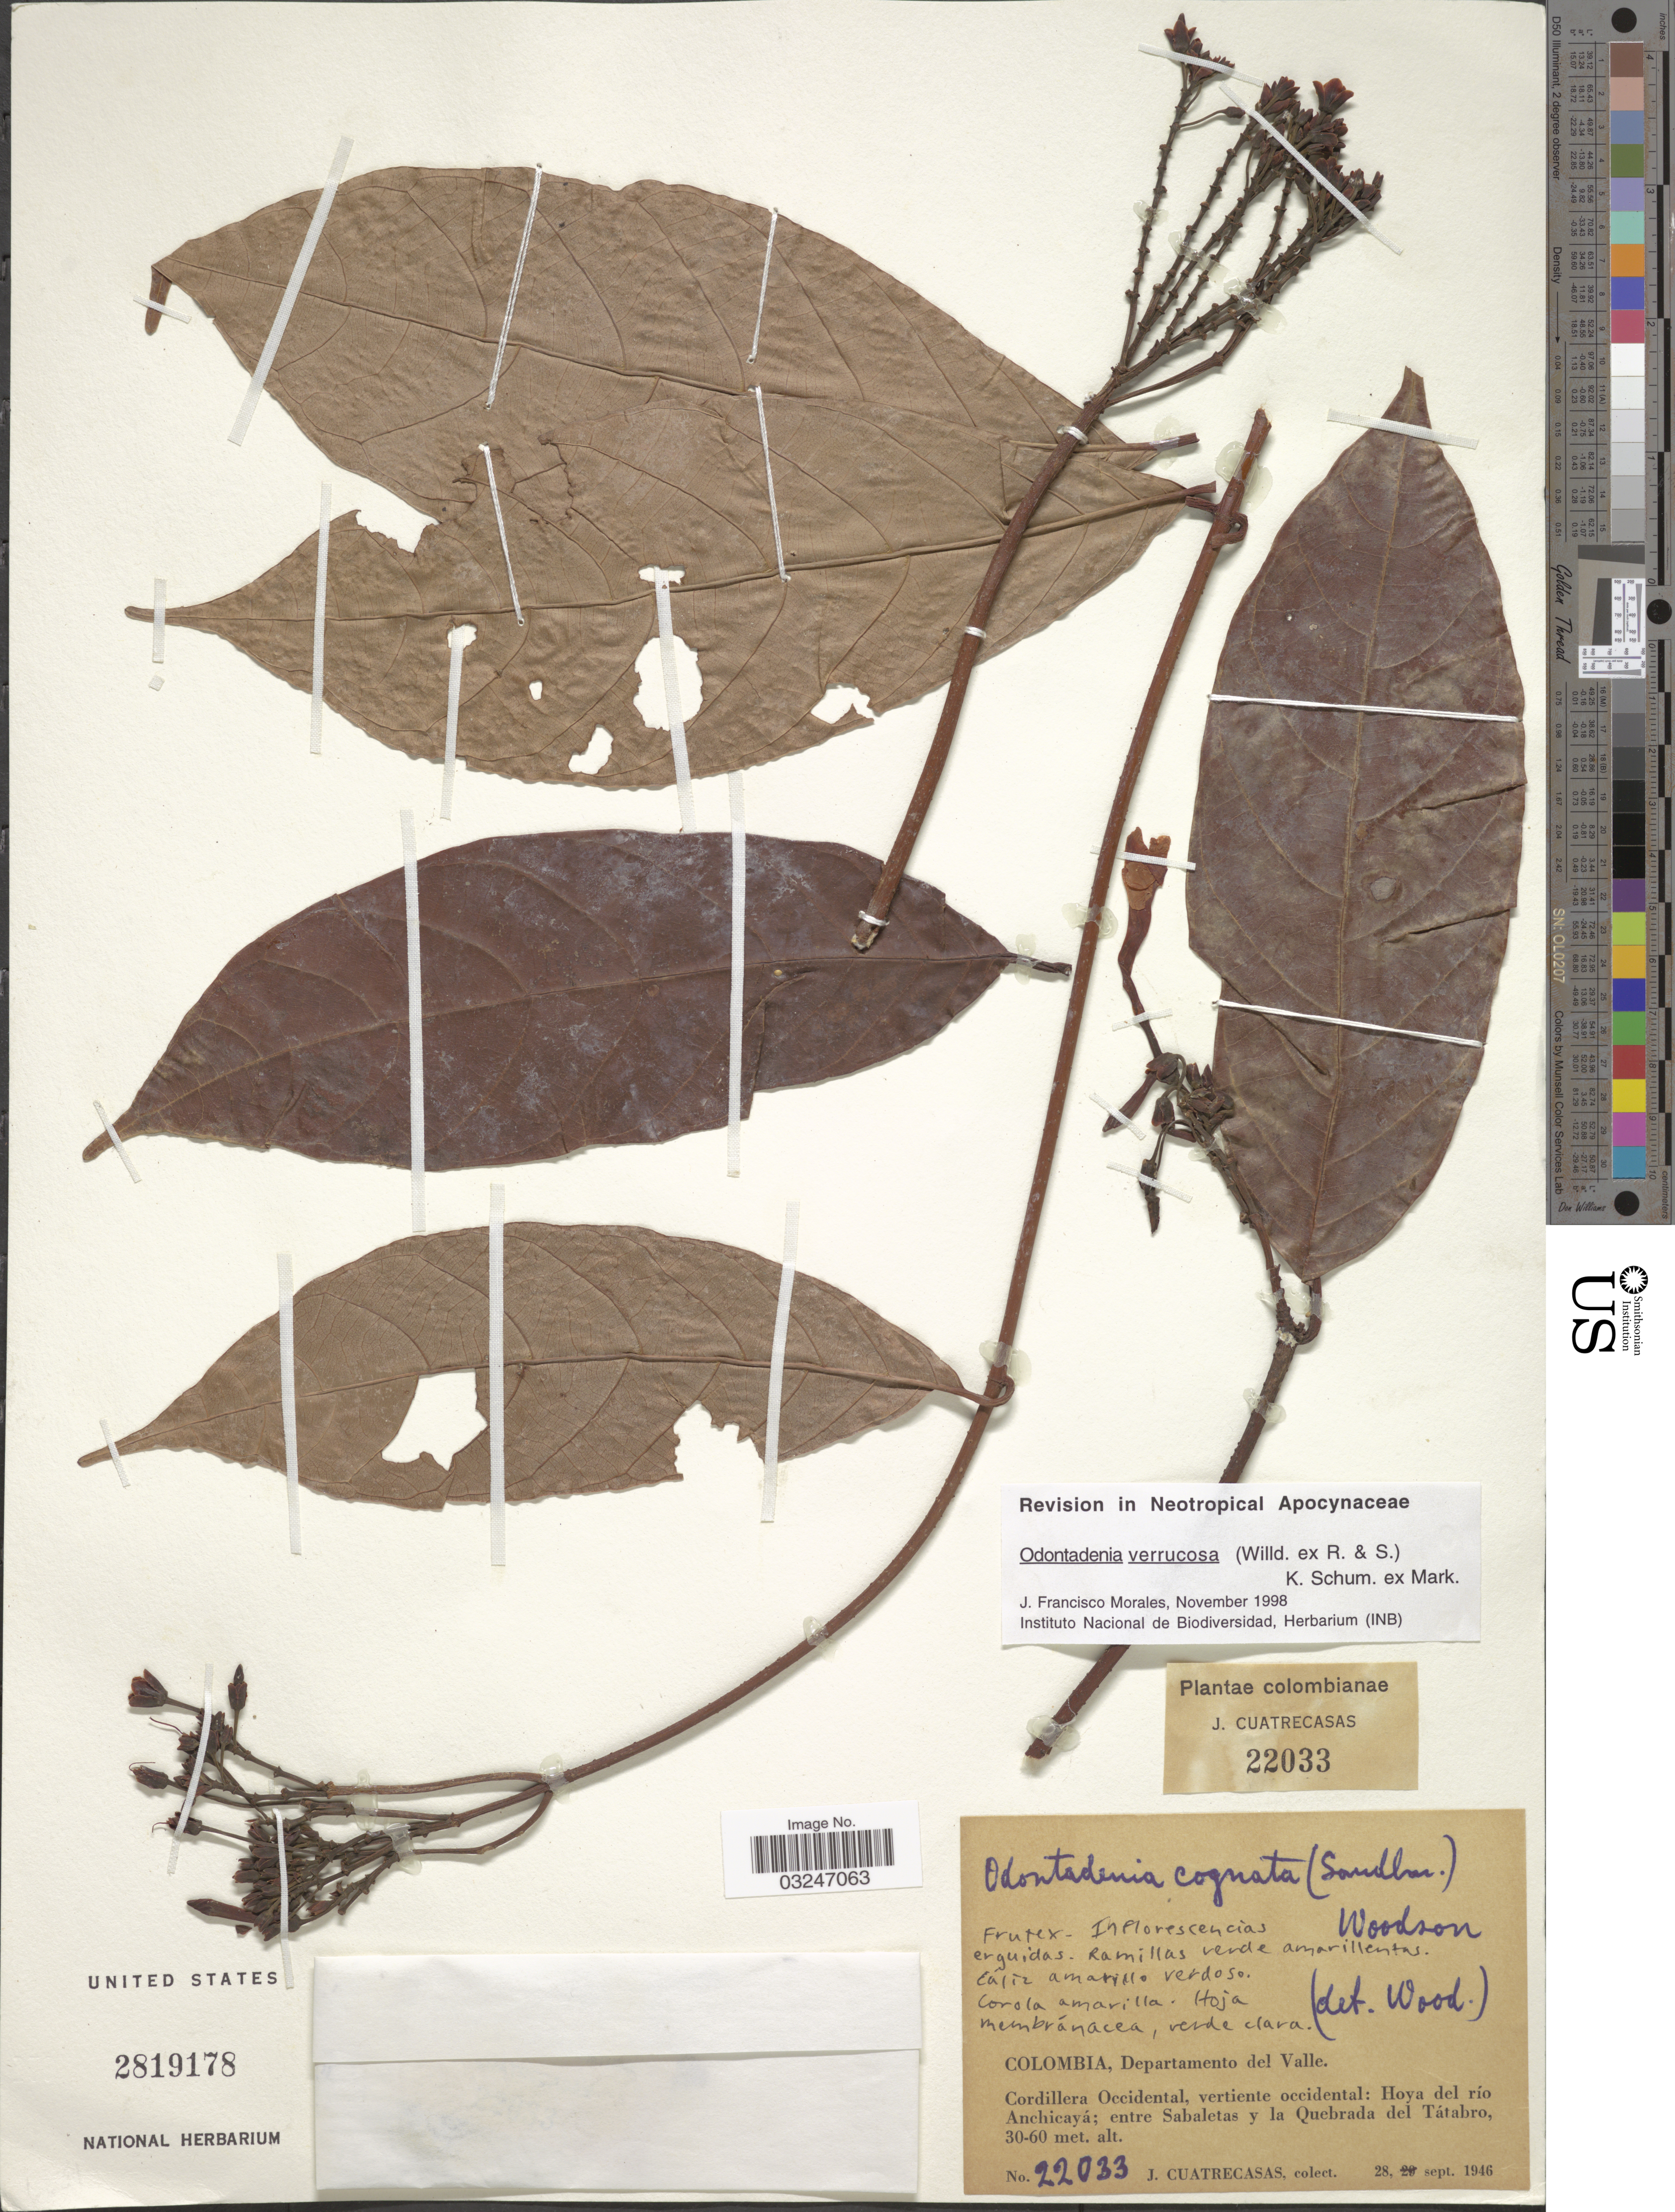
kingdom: Plantae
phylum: Tracheophyta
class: Magnoliopsida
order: Gentianales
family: Apocynaceae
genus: Odontadenia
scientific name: Odontadenia verrucosa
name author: (Willd. ex Roem. & Schult.) K. Schum. ex Markgr.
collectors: J. Cuatrecasas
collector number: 22033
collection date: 1946-09-28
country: Colombia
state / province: Valle del Cauca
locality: Departamento del Valle. Cordillera Occidental, vertiente occidental: Hoya del río Anchicayá; entre Sabaletas y la Quebrada del Tátabro.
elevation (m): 30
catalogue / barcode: US 2819178